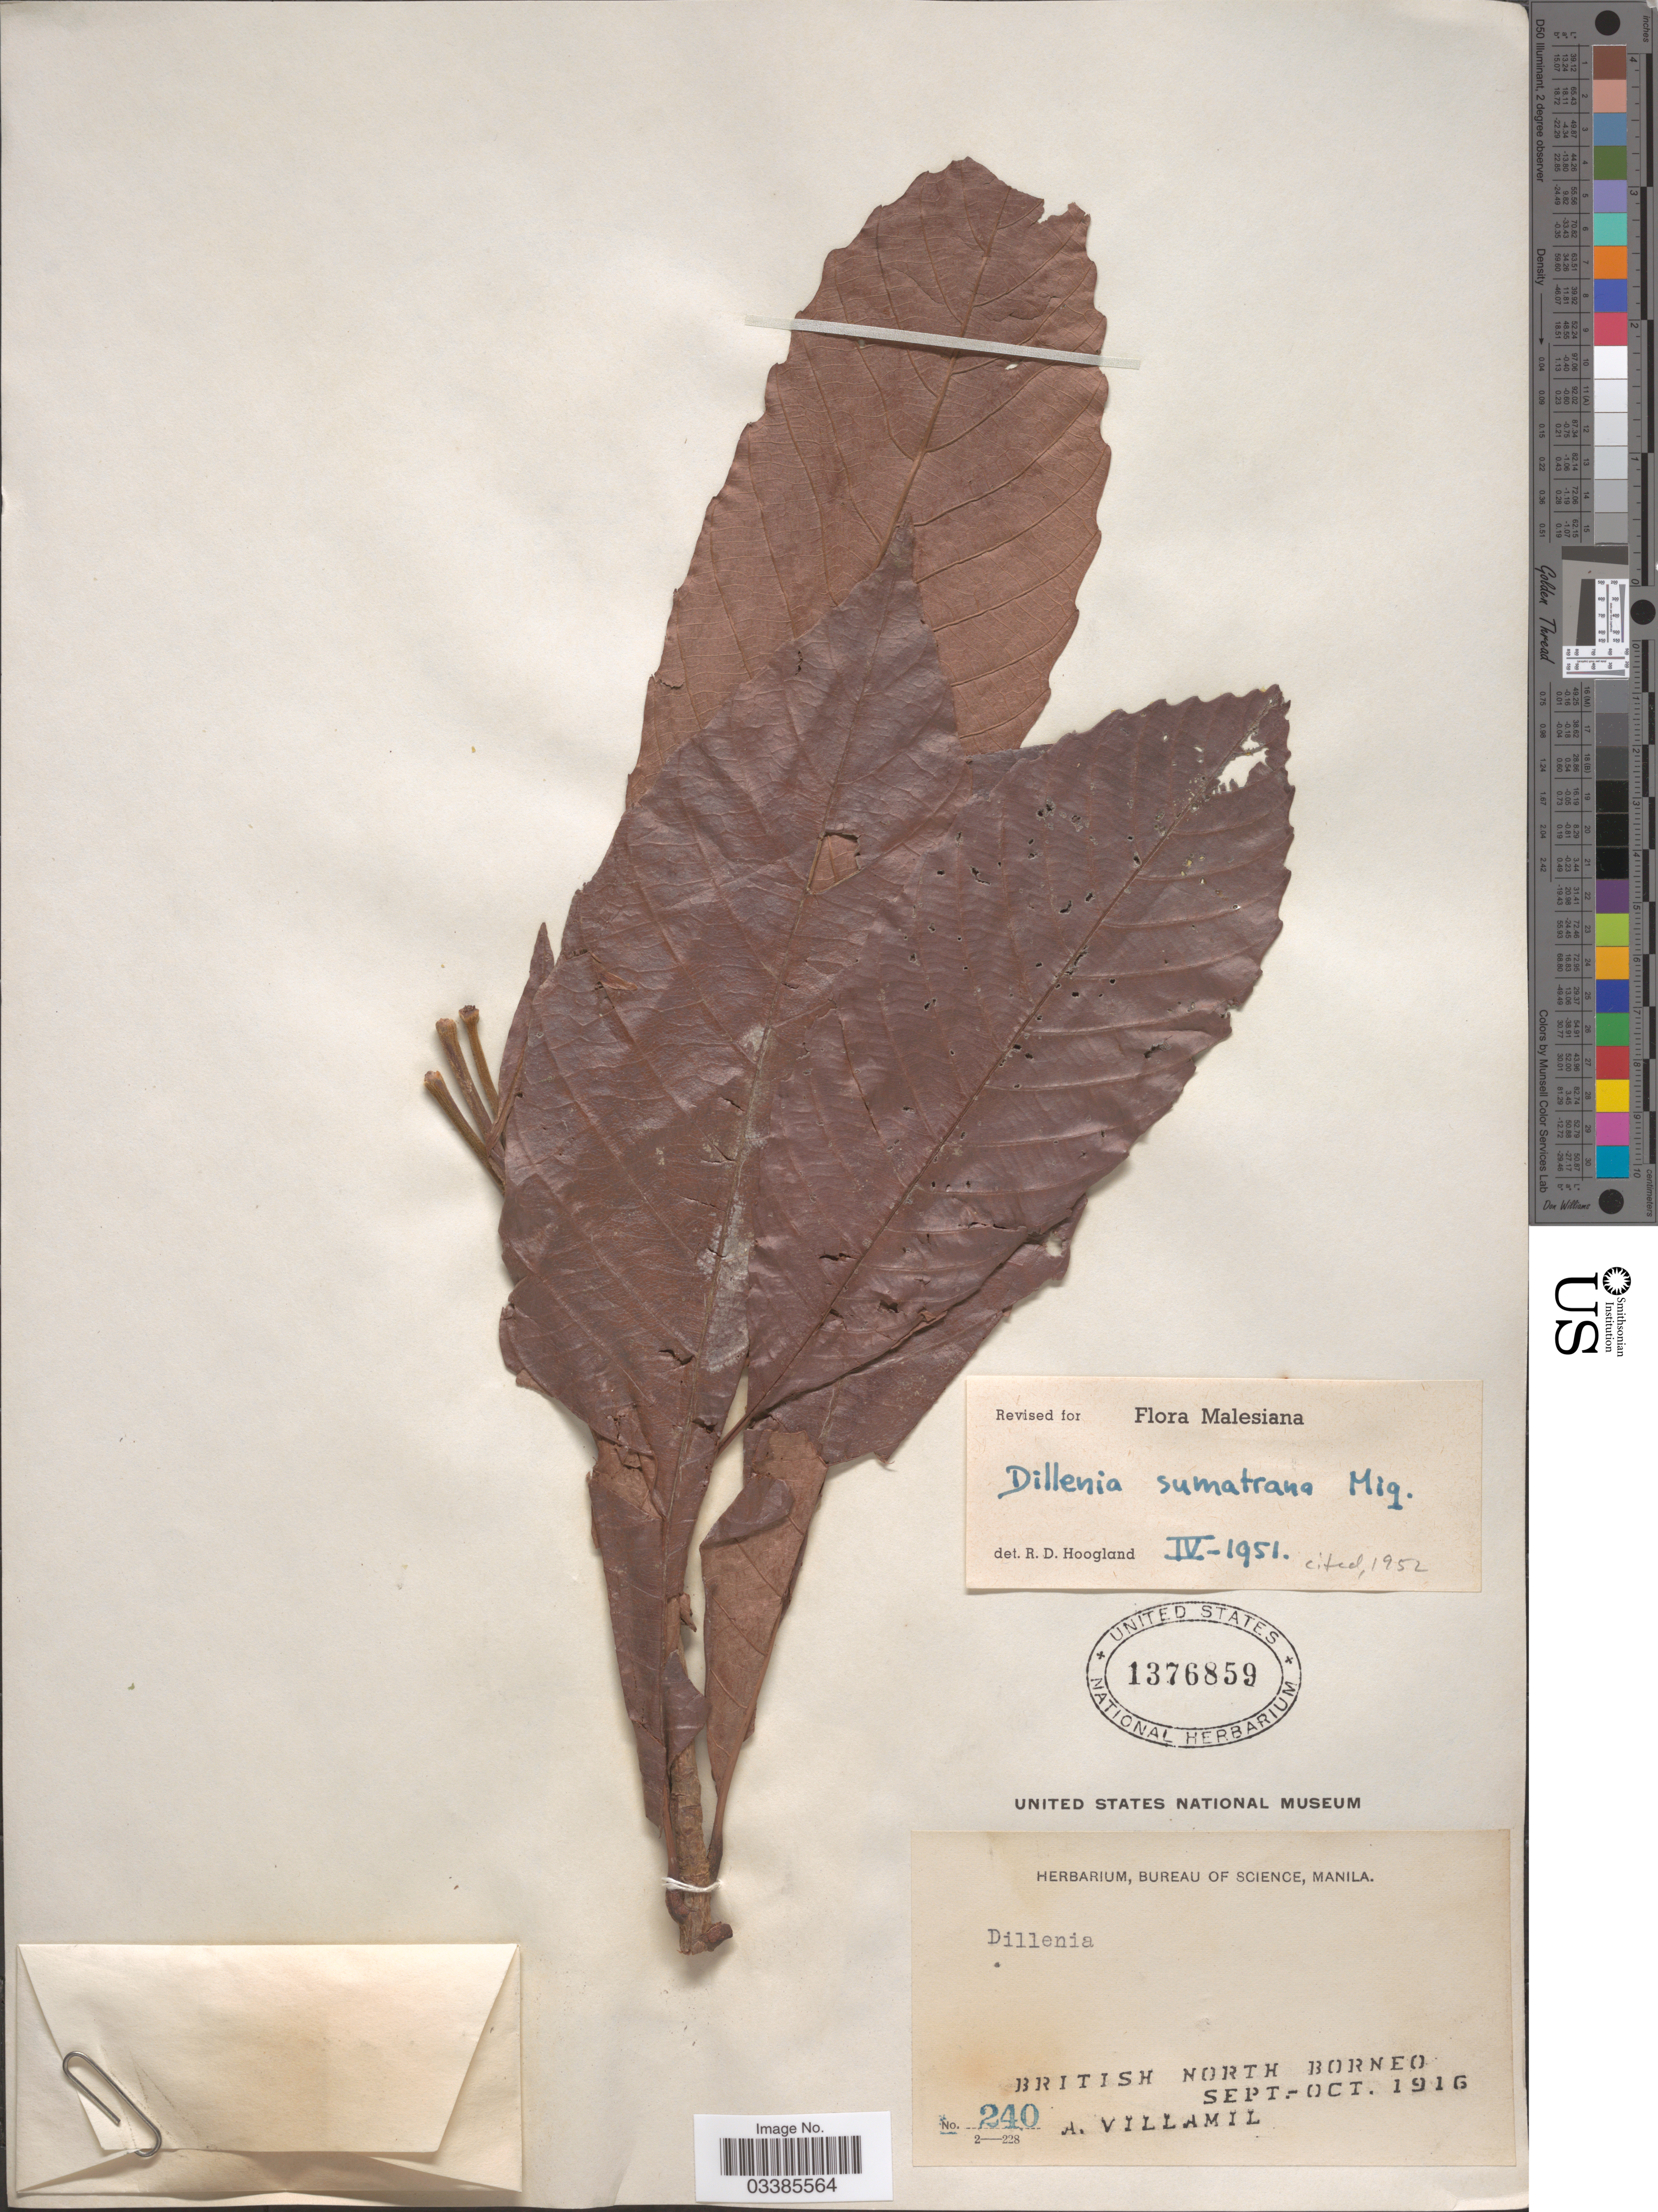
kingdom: Plantae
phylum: Tracheophyta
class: Magnoliopsida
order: Dilleniales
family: Dilleniaceae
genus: Dillenia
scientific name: Dillenia sumatrana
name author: Miq.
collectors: A. Villamil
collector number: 240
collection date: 1916-09/1916-10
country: Malaysia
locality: British North Borneo.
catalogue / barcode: US 1376859